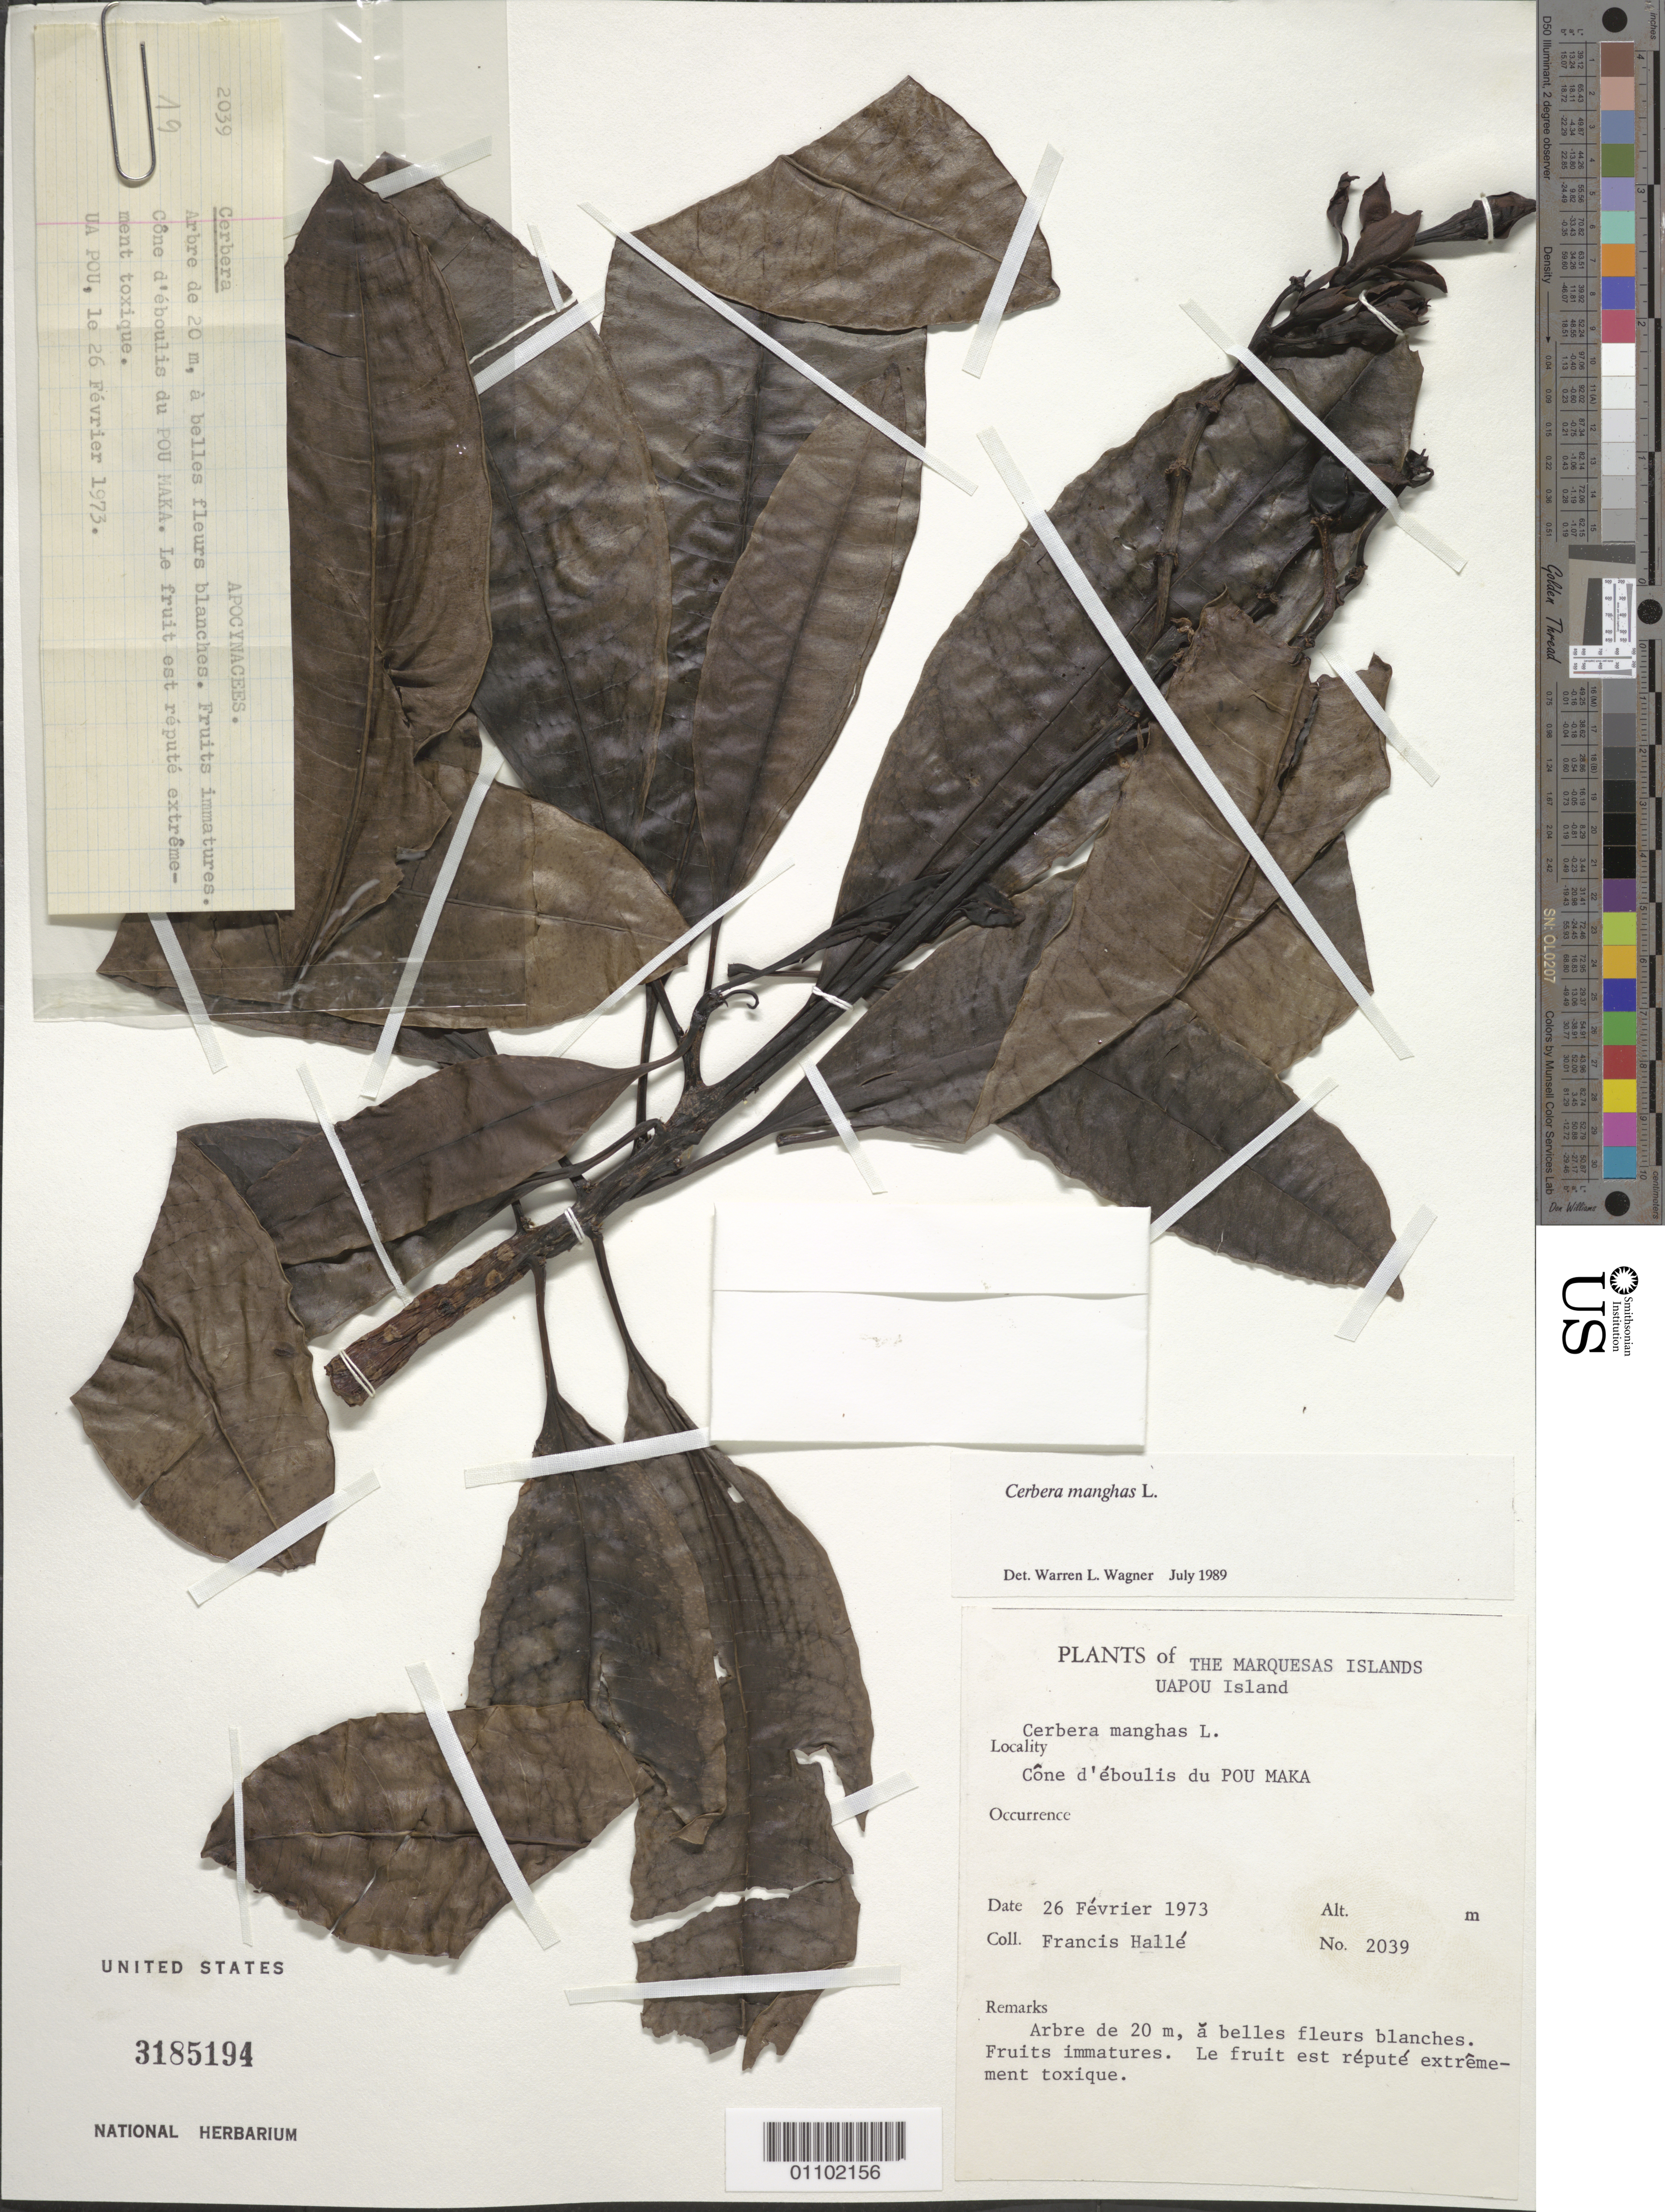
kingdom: Plantae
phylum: Tracheophyta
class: Magnoliopsida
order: Gentianales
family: Apocynaceae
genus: Cerbera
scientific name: Cerbera manghas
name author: L.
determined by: Wagner, W. L., (BOT), Smithsonian Institution - National Museum of Natural History (UNITED STATES)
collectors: F. Hallé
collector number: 2039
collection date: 1973-03-16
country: French Polynesia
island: Ua Pou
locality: Cône d'éboulis du Pou Maka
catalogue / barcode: US 3185194